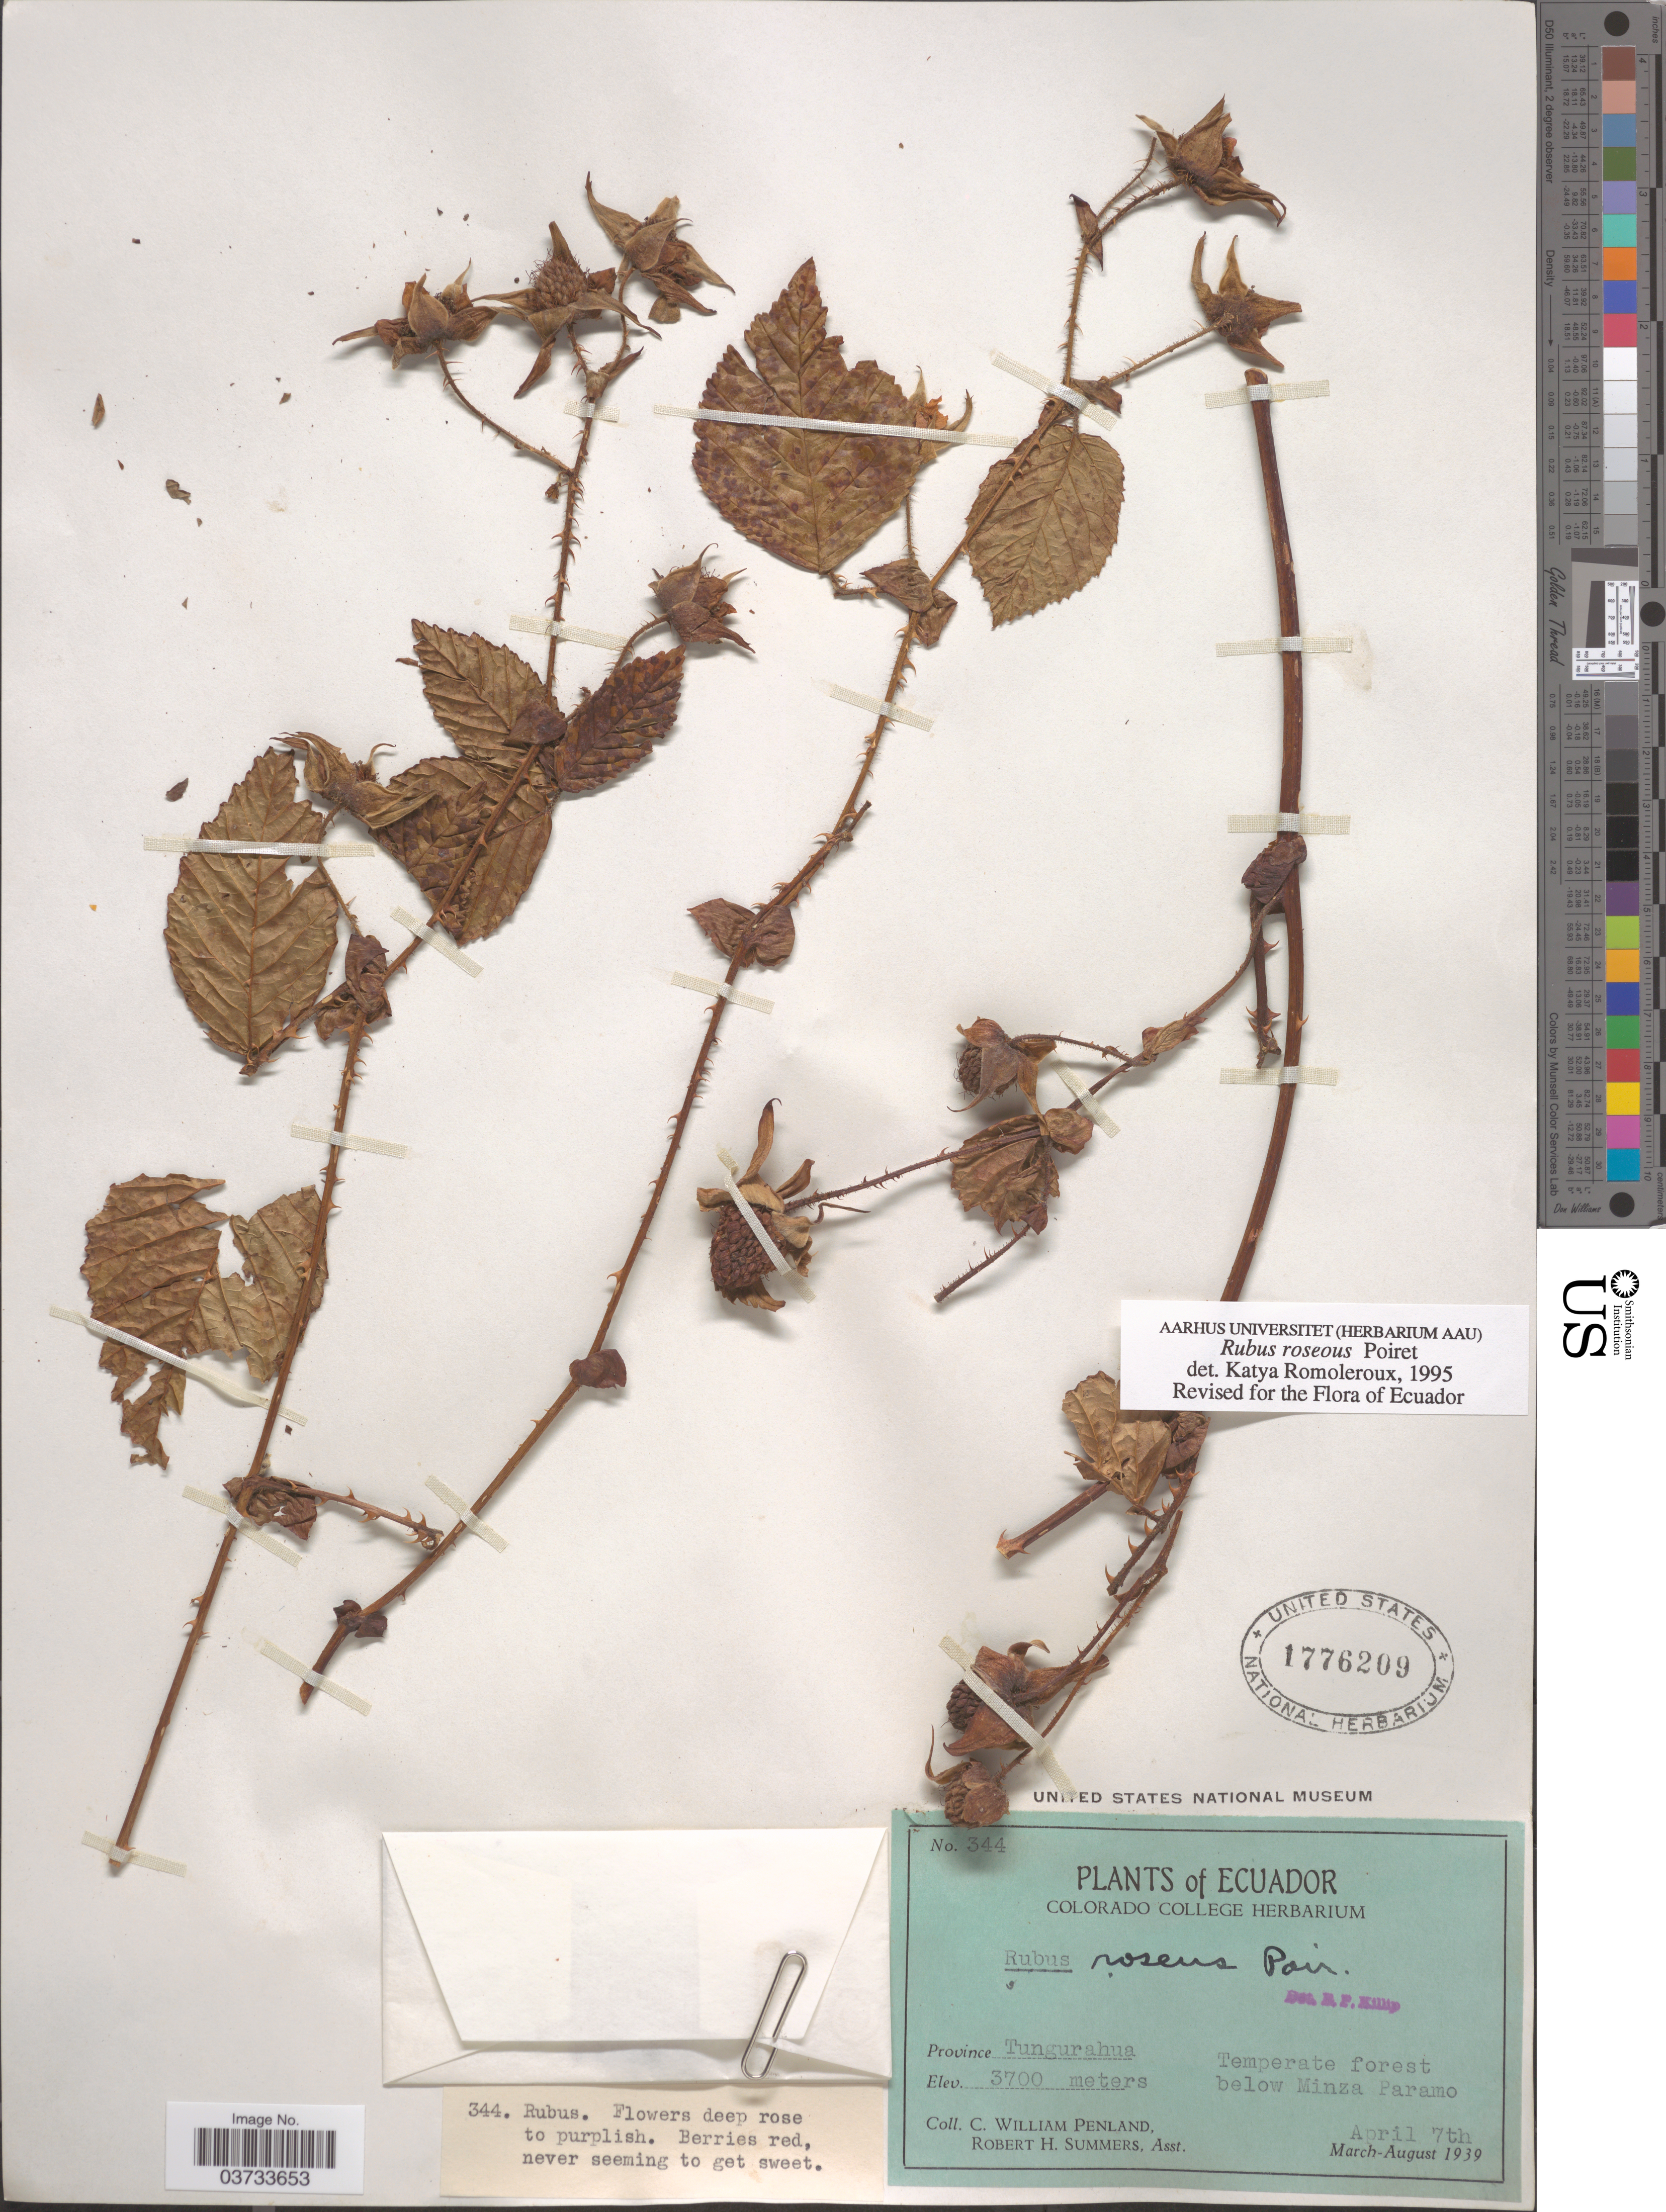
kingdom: Plantae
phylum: Tracheophyta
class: Magnoliopsida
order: Rosales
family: Rosaceae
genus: Rubus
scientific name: Rubus roseus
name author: Poir.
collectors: C. W. Penland & R. Summers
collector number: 344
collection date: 1939-04-07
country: Ecuador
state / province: Tungurahua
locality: Temperate forest below Minza Paramo.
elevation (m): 3700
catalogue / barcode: US 1776209